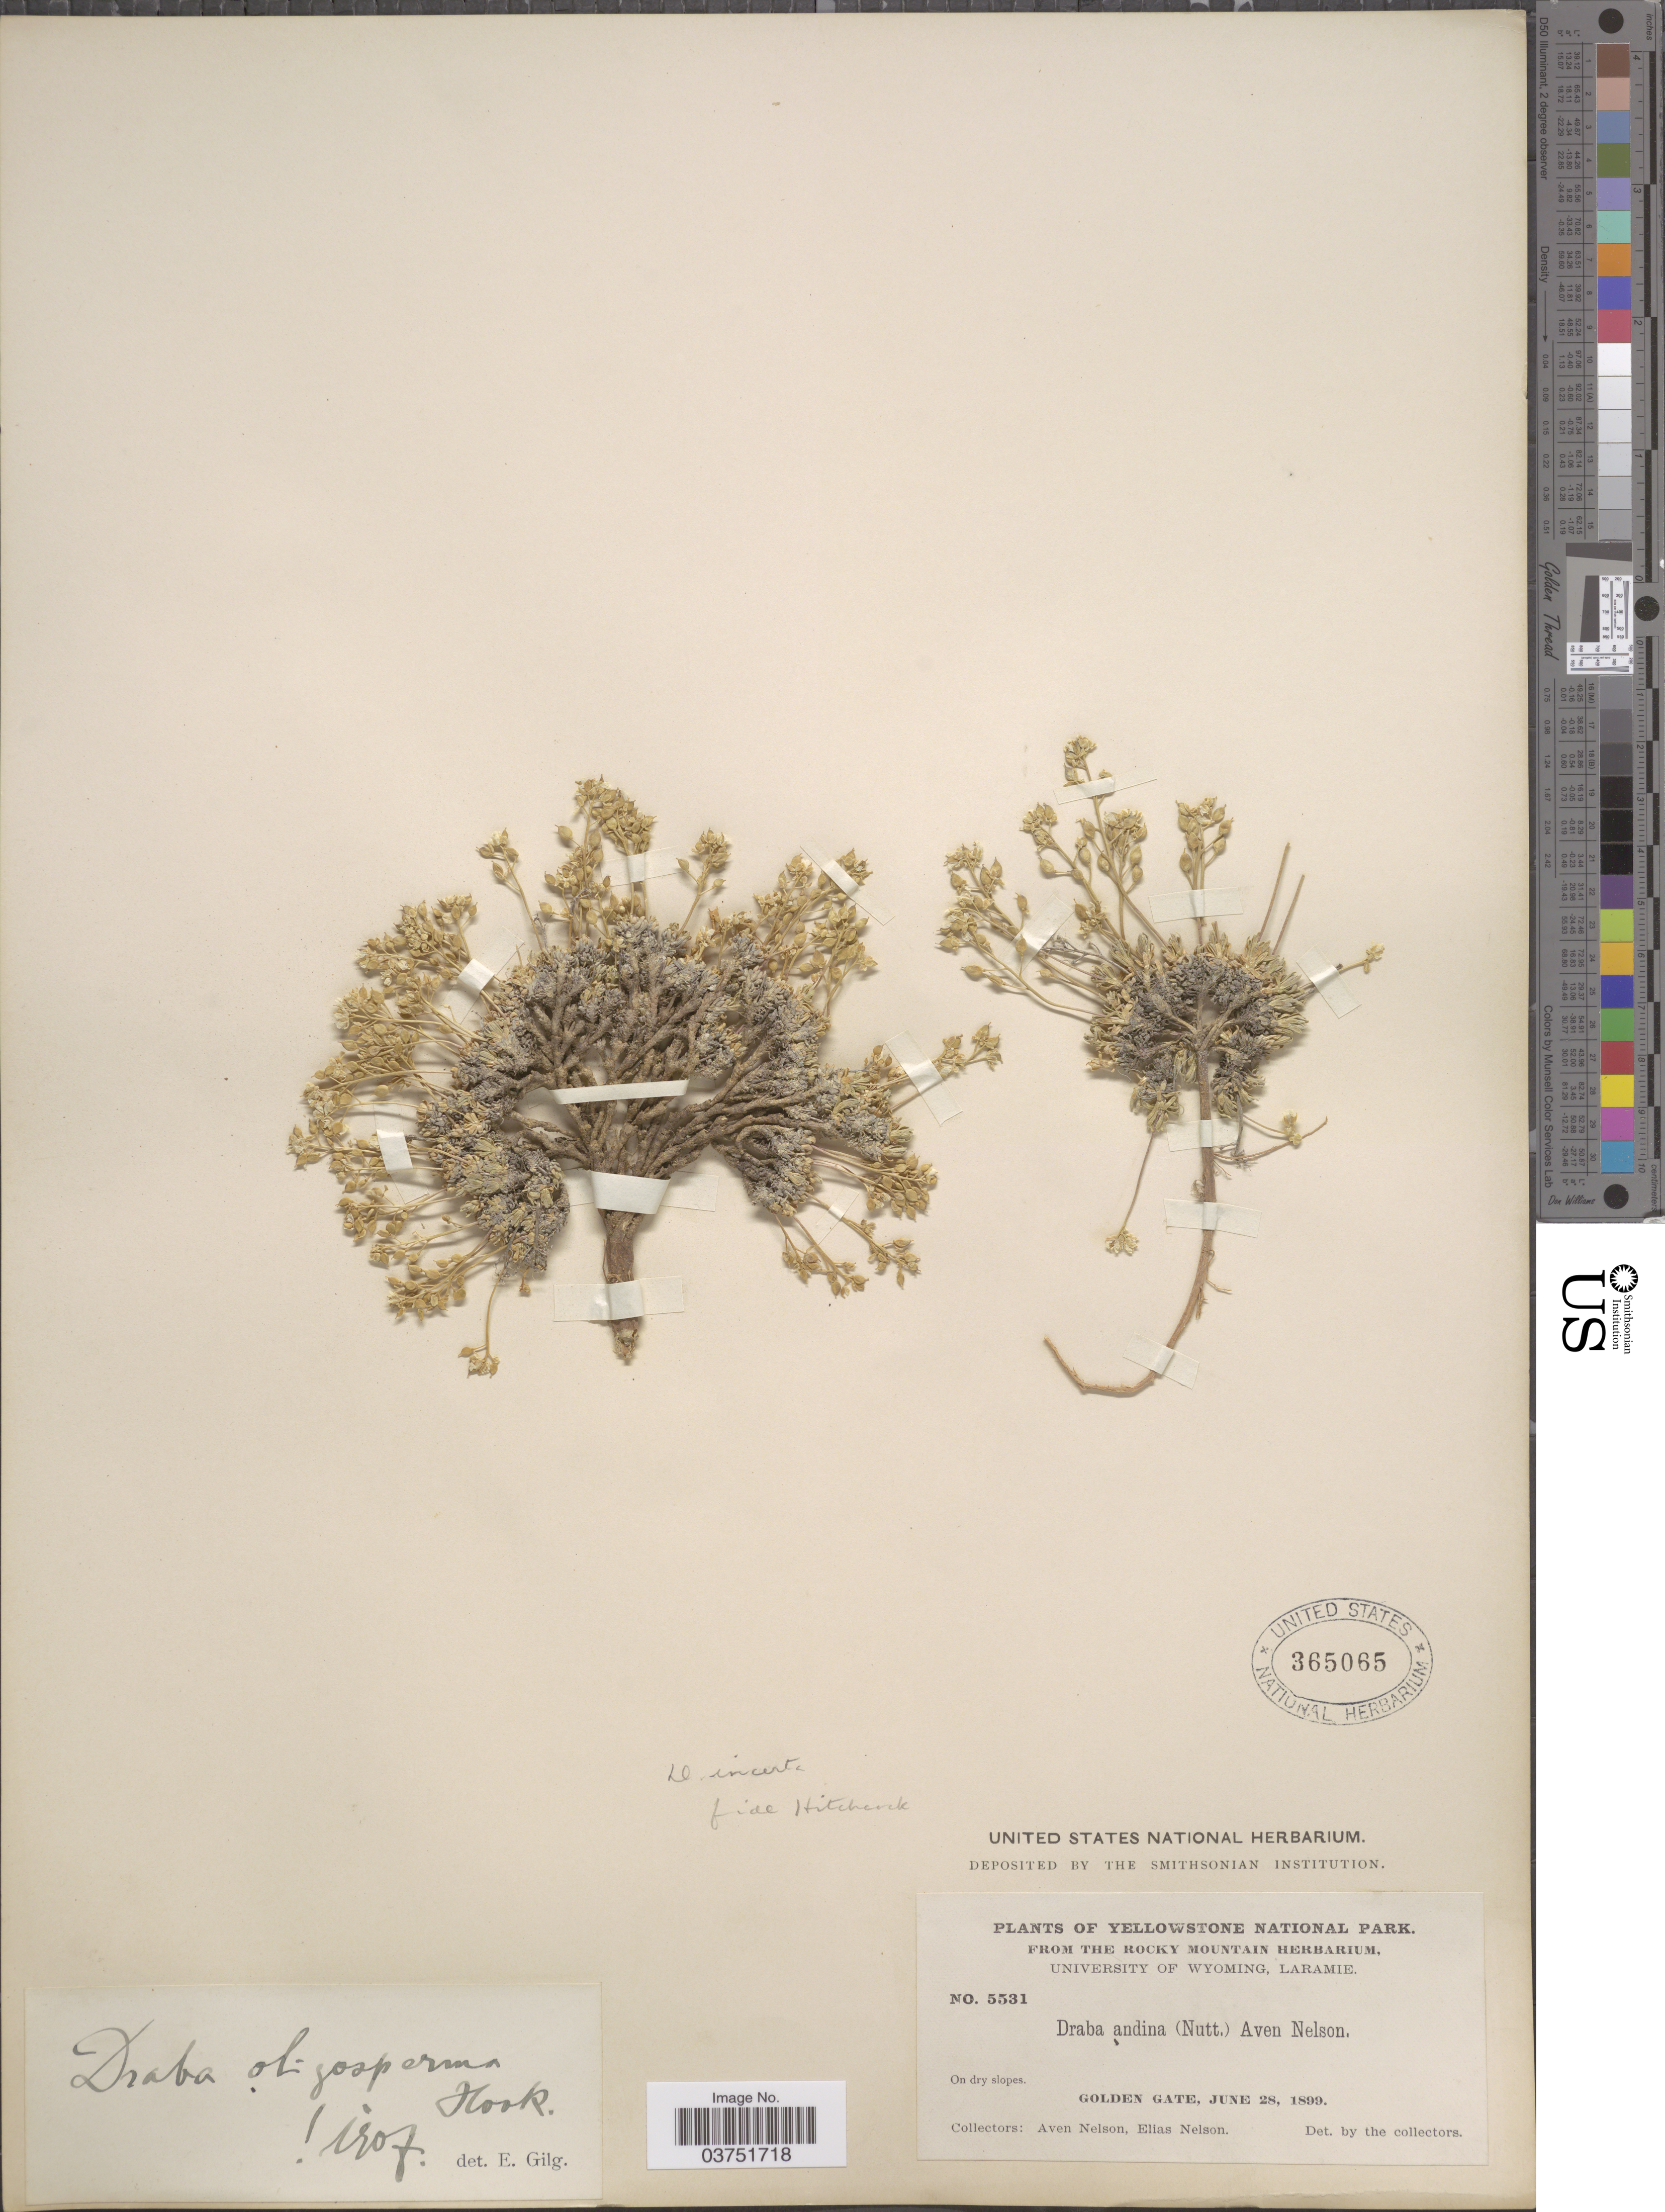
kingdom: Plantae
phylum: Tracheophyta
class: Magnoliopsida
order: Brassicales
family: Brassicaceae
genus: Draba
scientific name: Draba incerta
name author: Payson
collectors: A. Nelson & E. Nelson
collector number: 5531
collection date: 1899-06-28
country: United States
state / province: Wyoming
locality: Yellowstone National Park. Golden Gate.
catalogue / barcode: US 365065